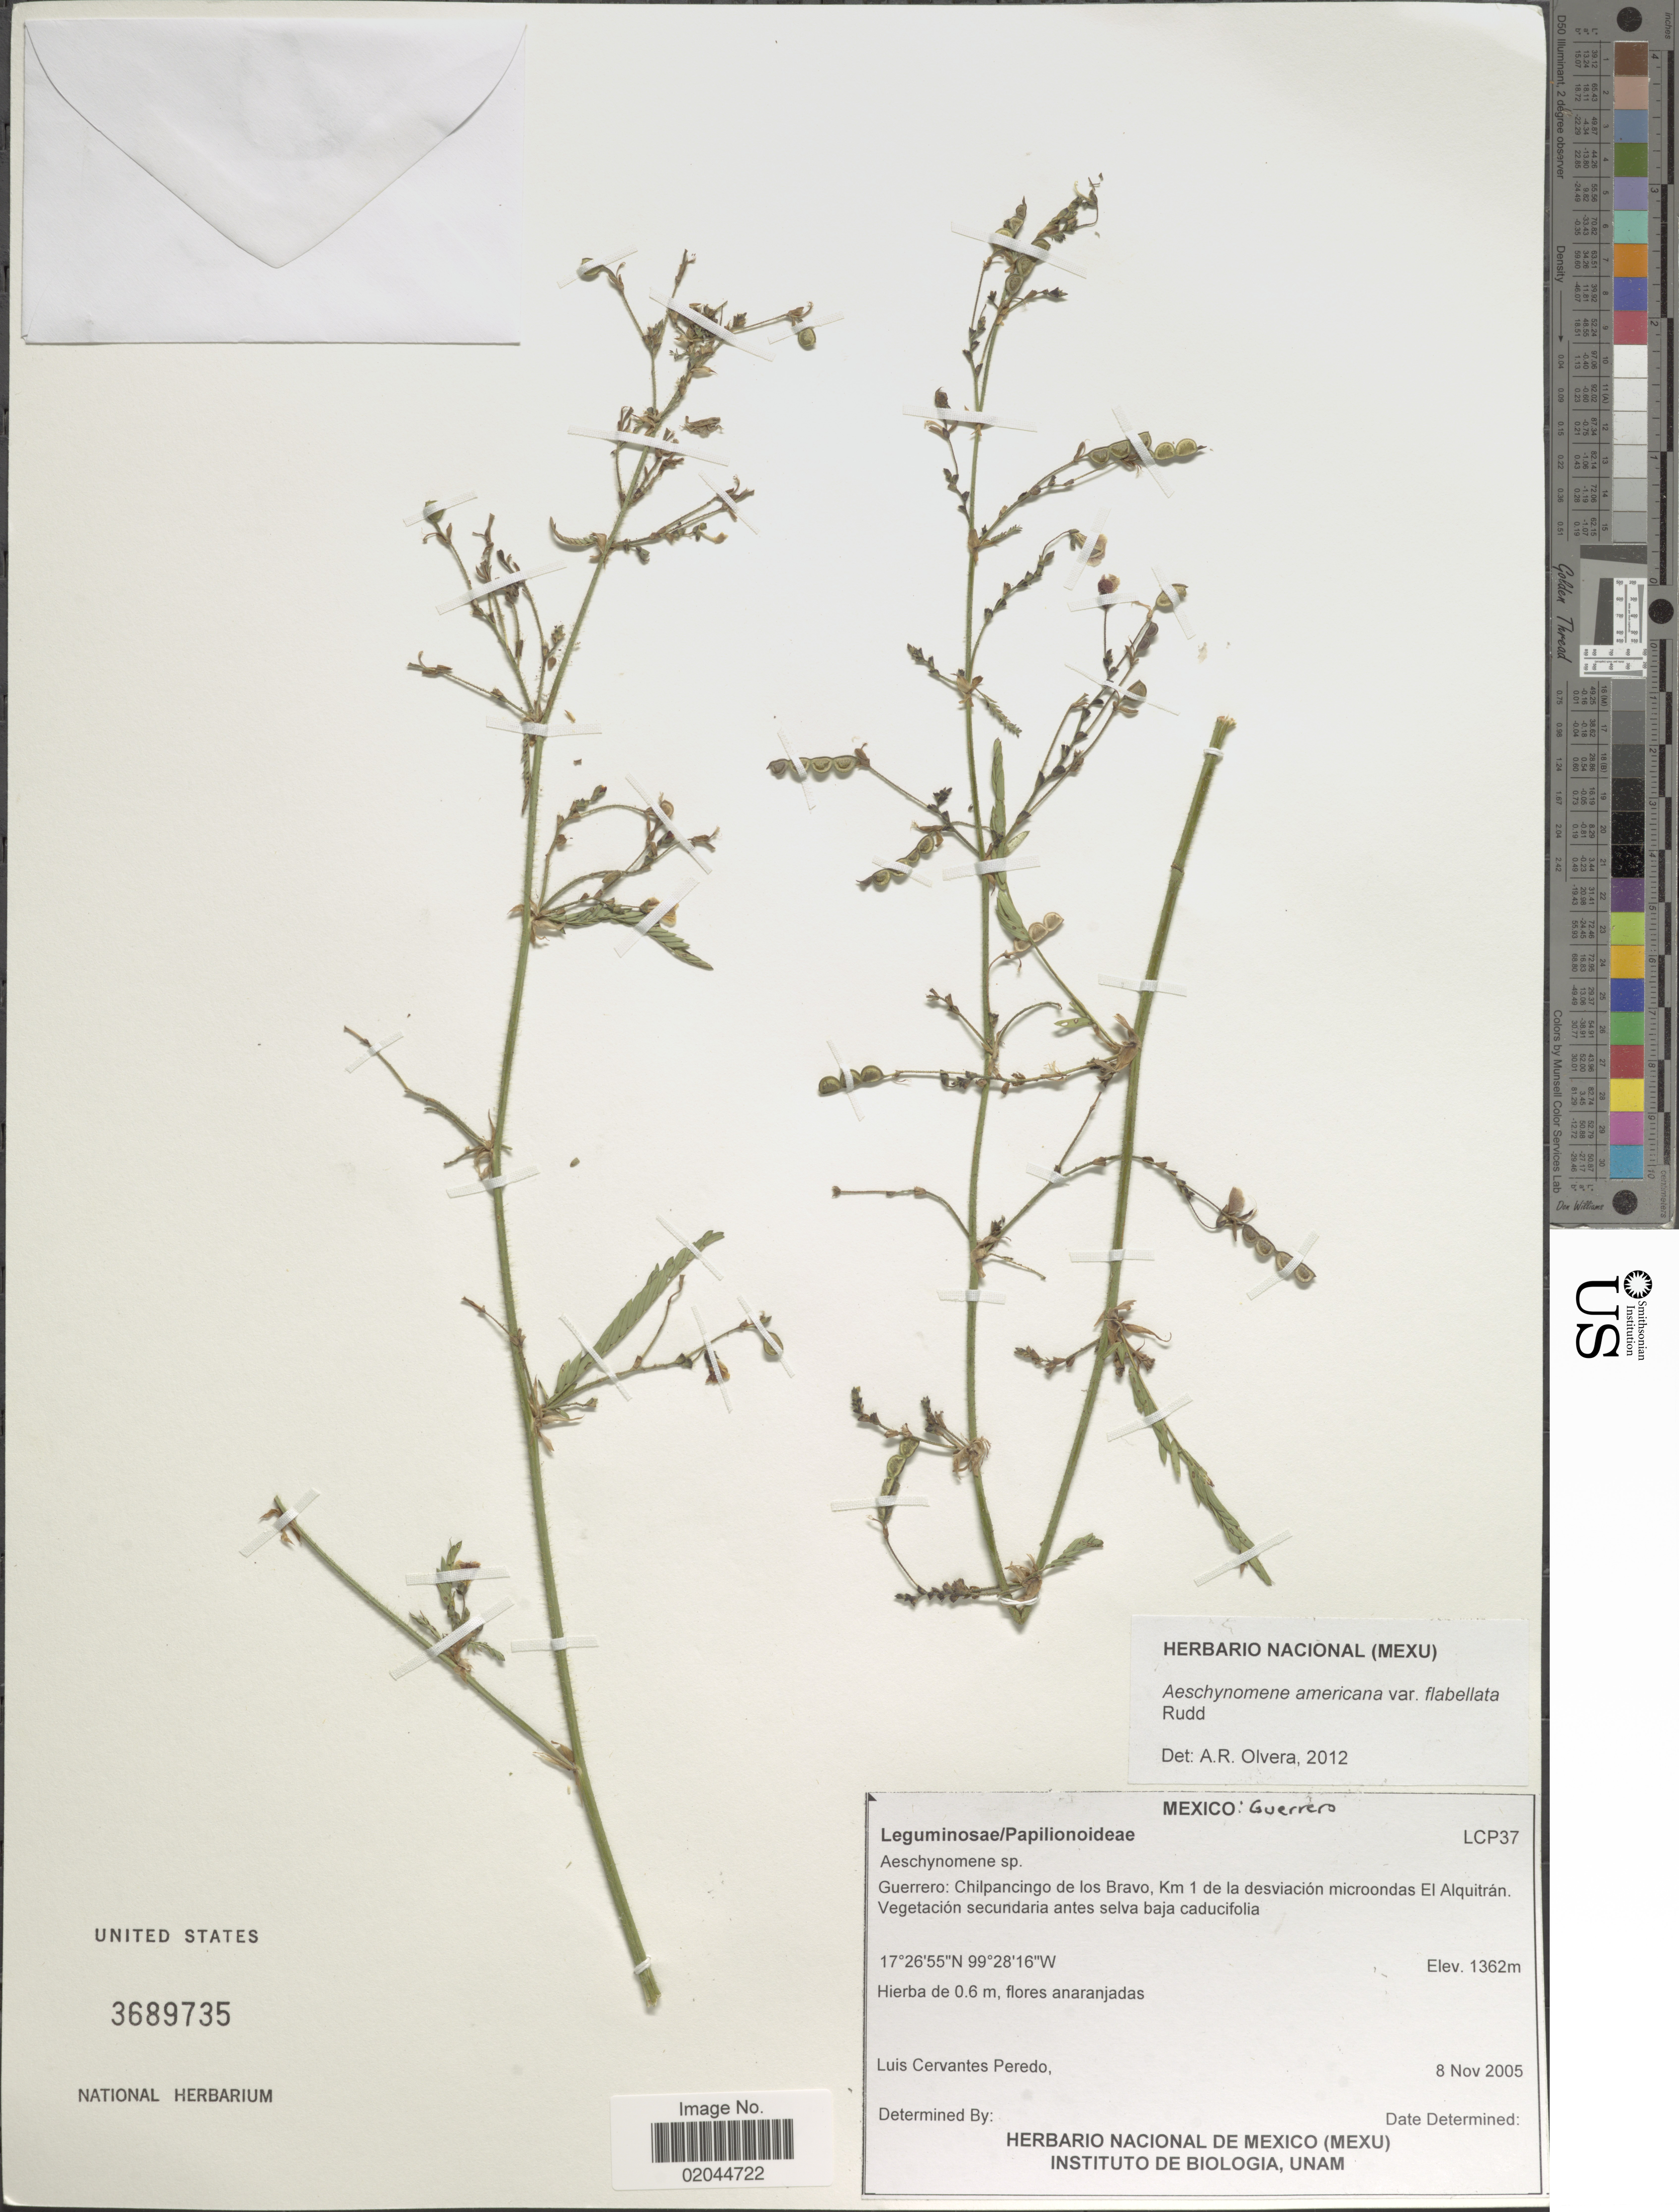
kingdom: Plantae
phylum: Tracheophyta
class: Magnoliopsida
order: Fabales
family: Fabaceae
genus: Aeschynomene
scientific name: Aeschynomene americana var. flabellata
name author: Rudd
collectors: L. Cervantes Peredo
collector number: LCP37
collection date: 2005-11-08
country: Mexico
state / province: Guerrero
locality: Chilpancingo de los Bravo, 11 km de la desciacion microondas El Alquitran, vegetacion secundaria antes selva baja caducifolia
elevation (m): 1362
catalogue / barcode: US 3689735